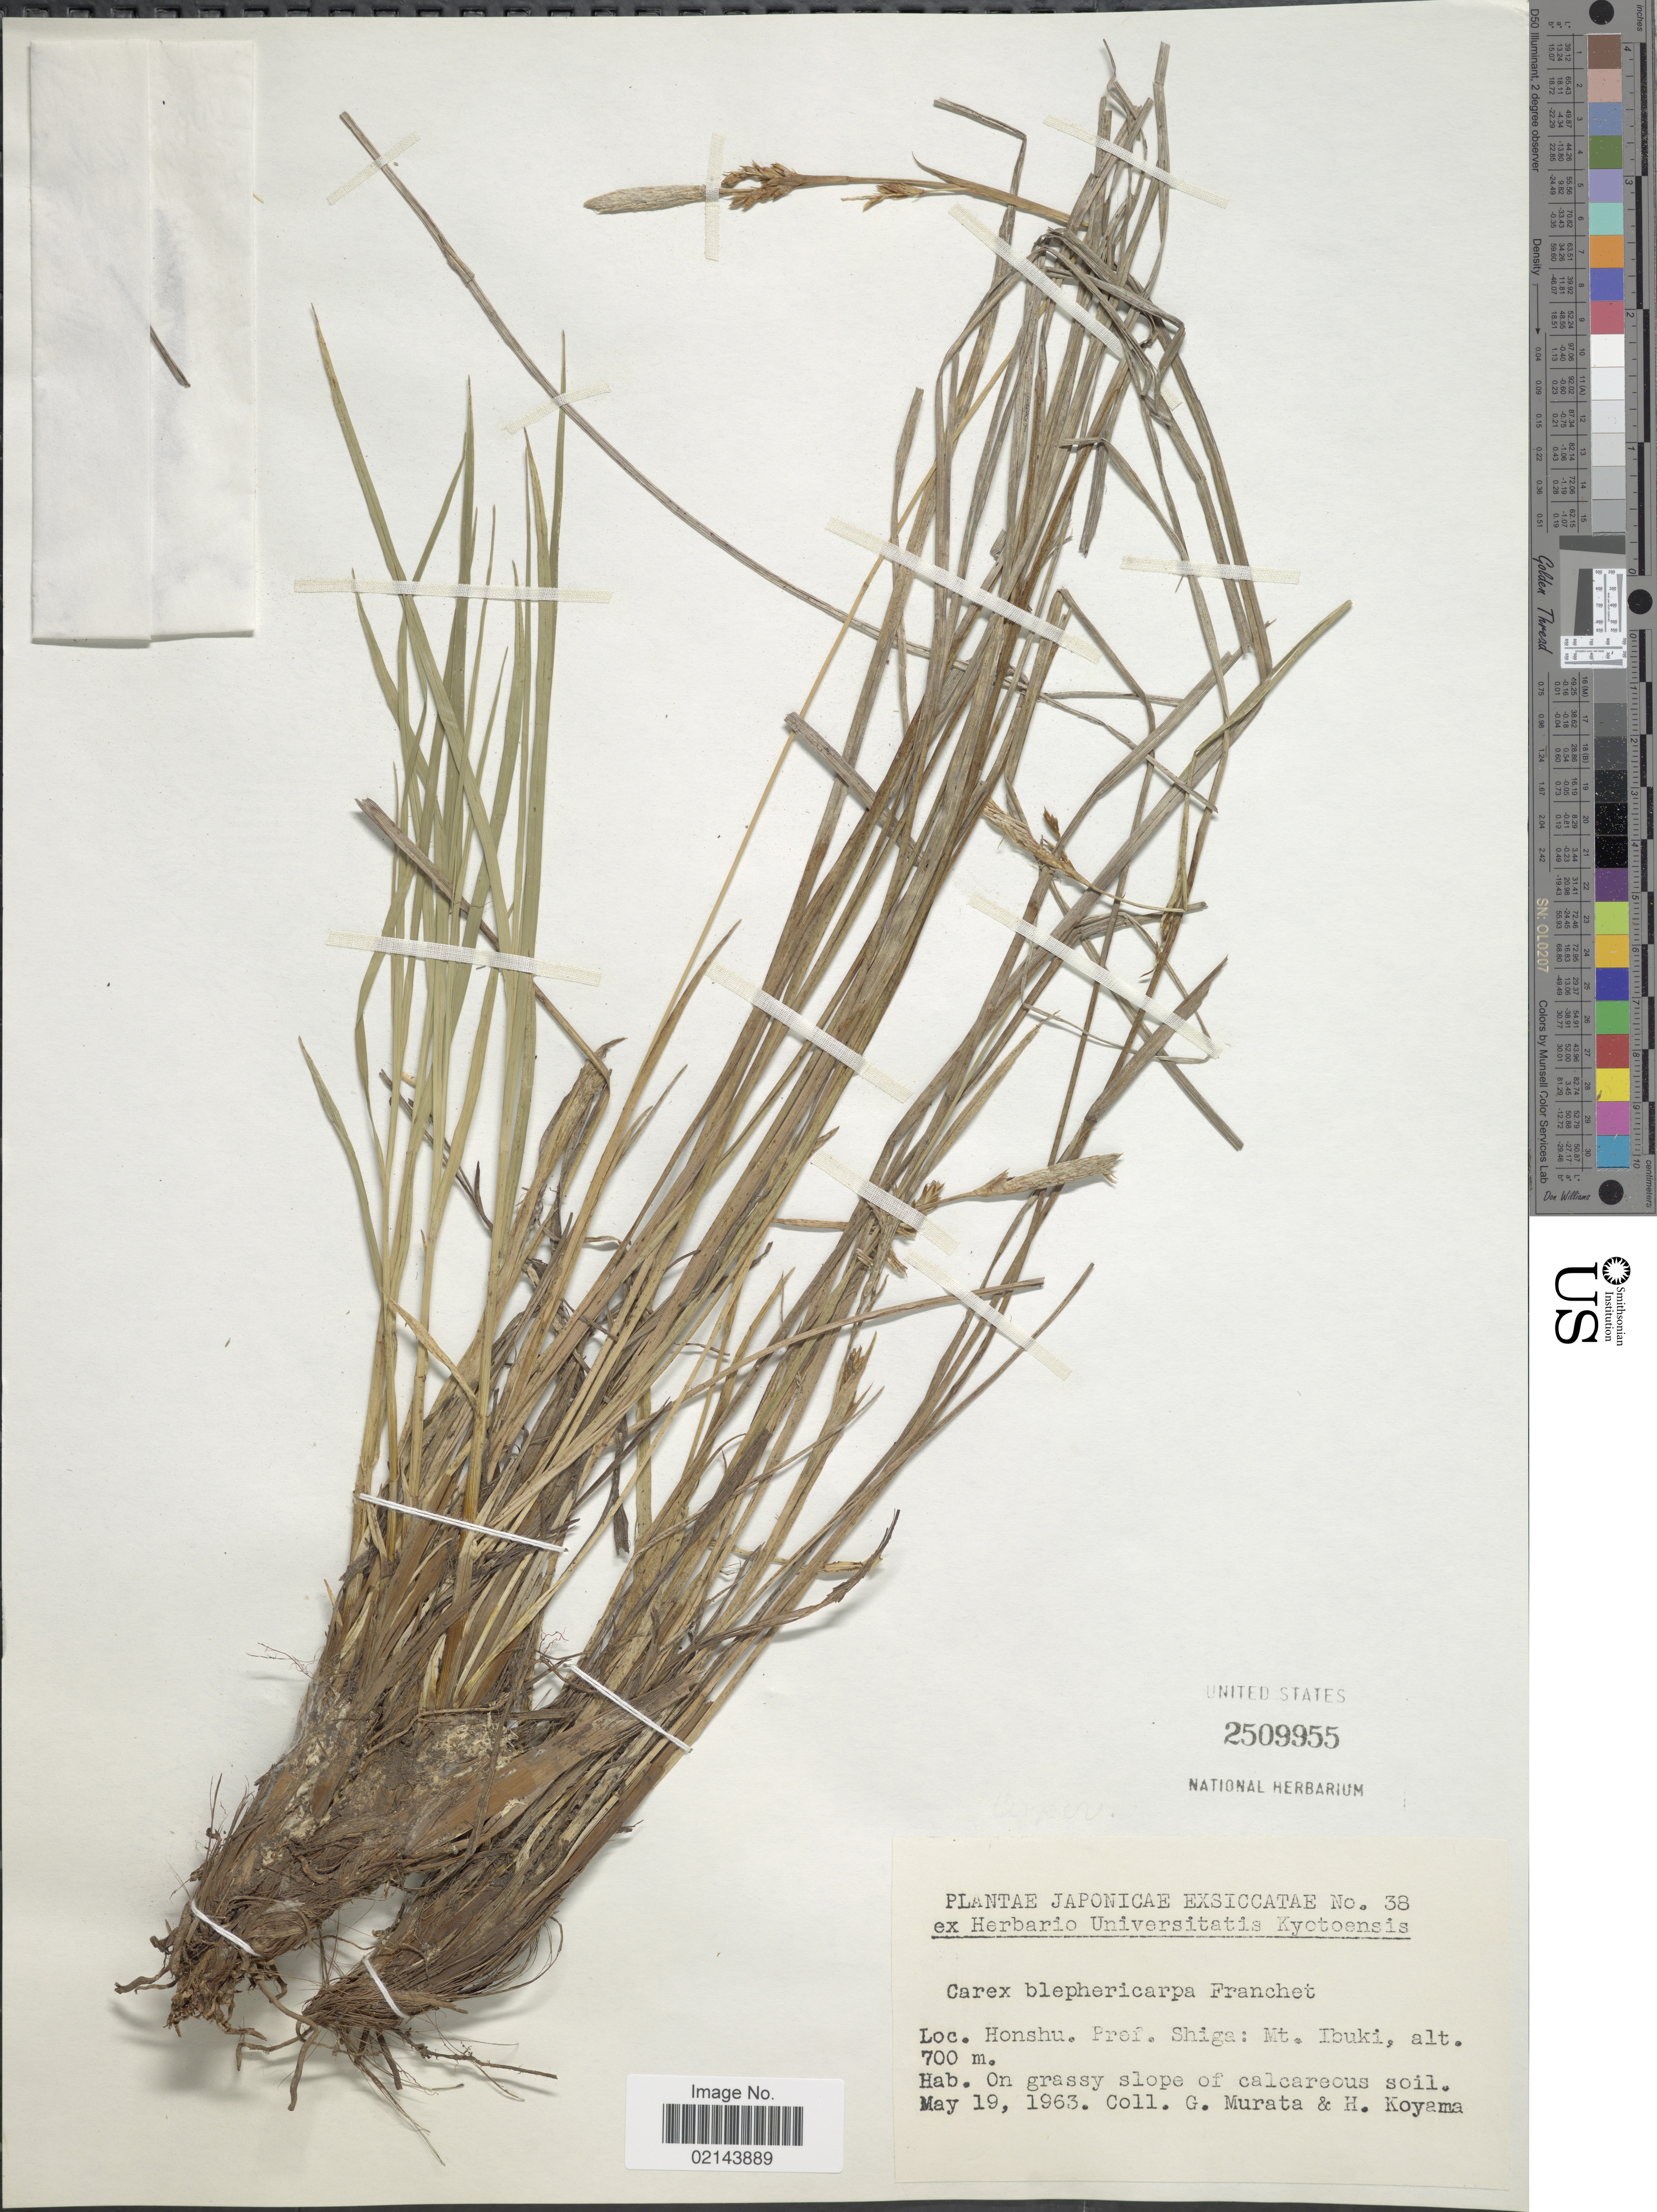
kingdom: Plantae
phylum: Tracheophyta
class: Liliopsida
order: Poales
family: Cyperaceae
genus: Carex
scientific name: Carex blepharicarpa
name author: Franch.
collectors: G. Murata & H. Koyama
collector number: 38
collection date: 1963-05-19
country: Japan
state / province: Siga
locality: Honshu. Pref. Shiga: Mt. Ibuki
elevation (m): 700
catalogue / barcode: US 2509955